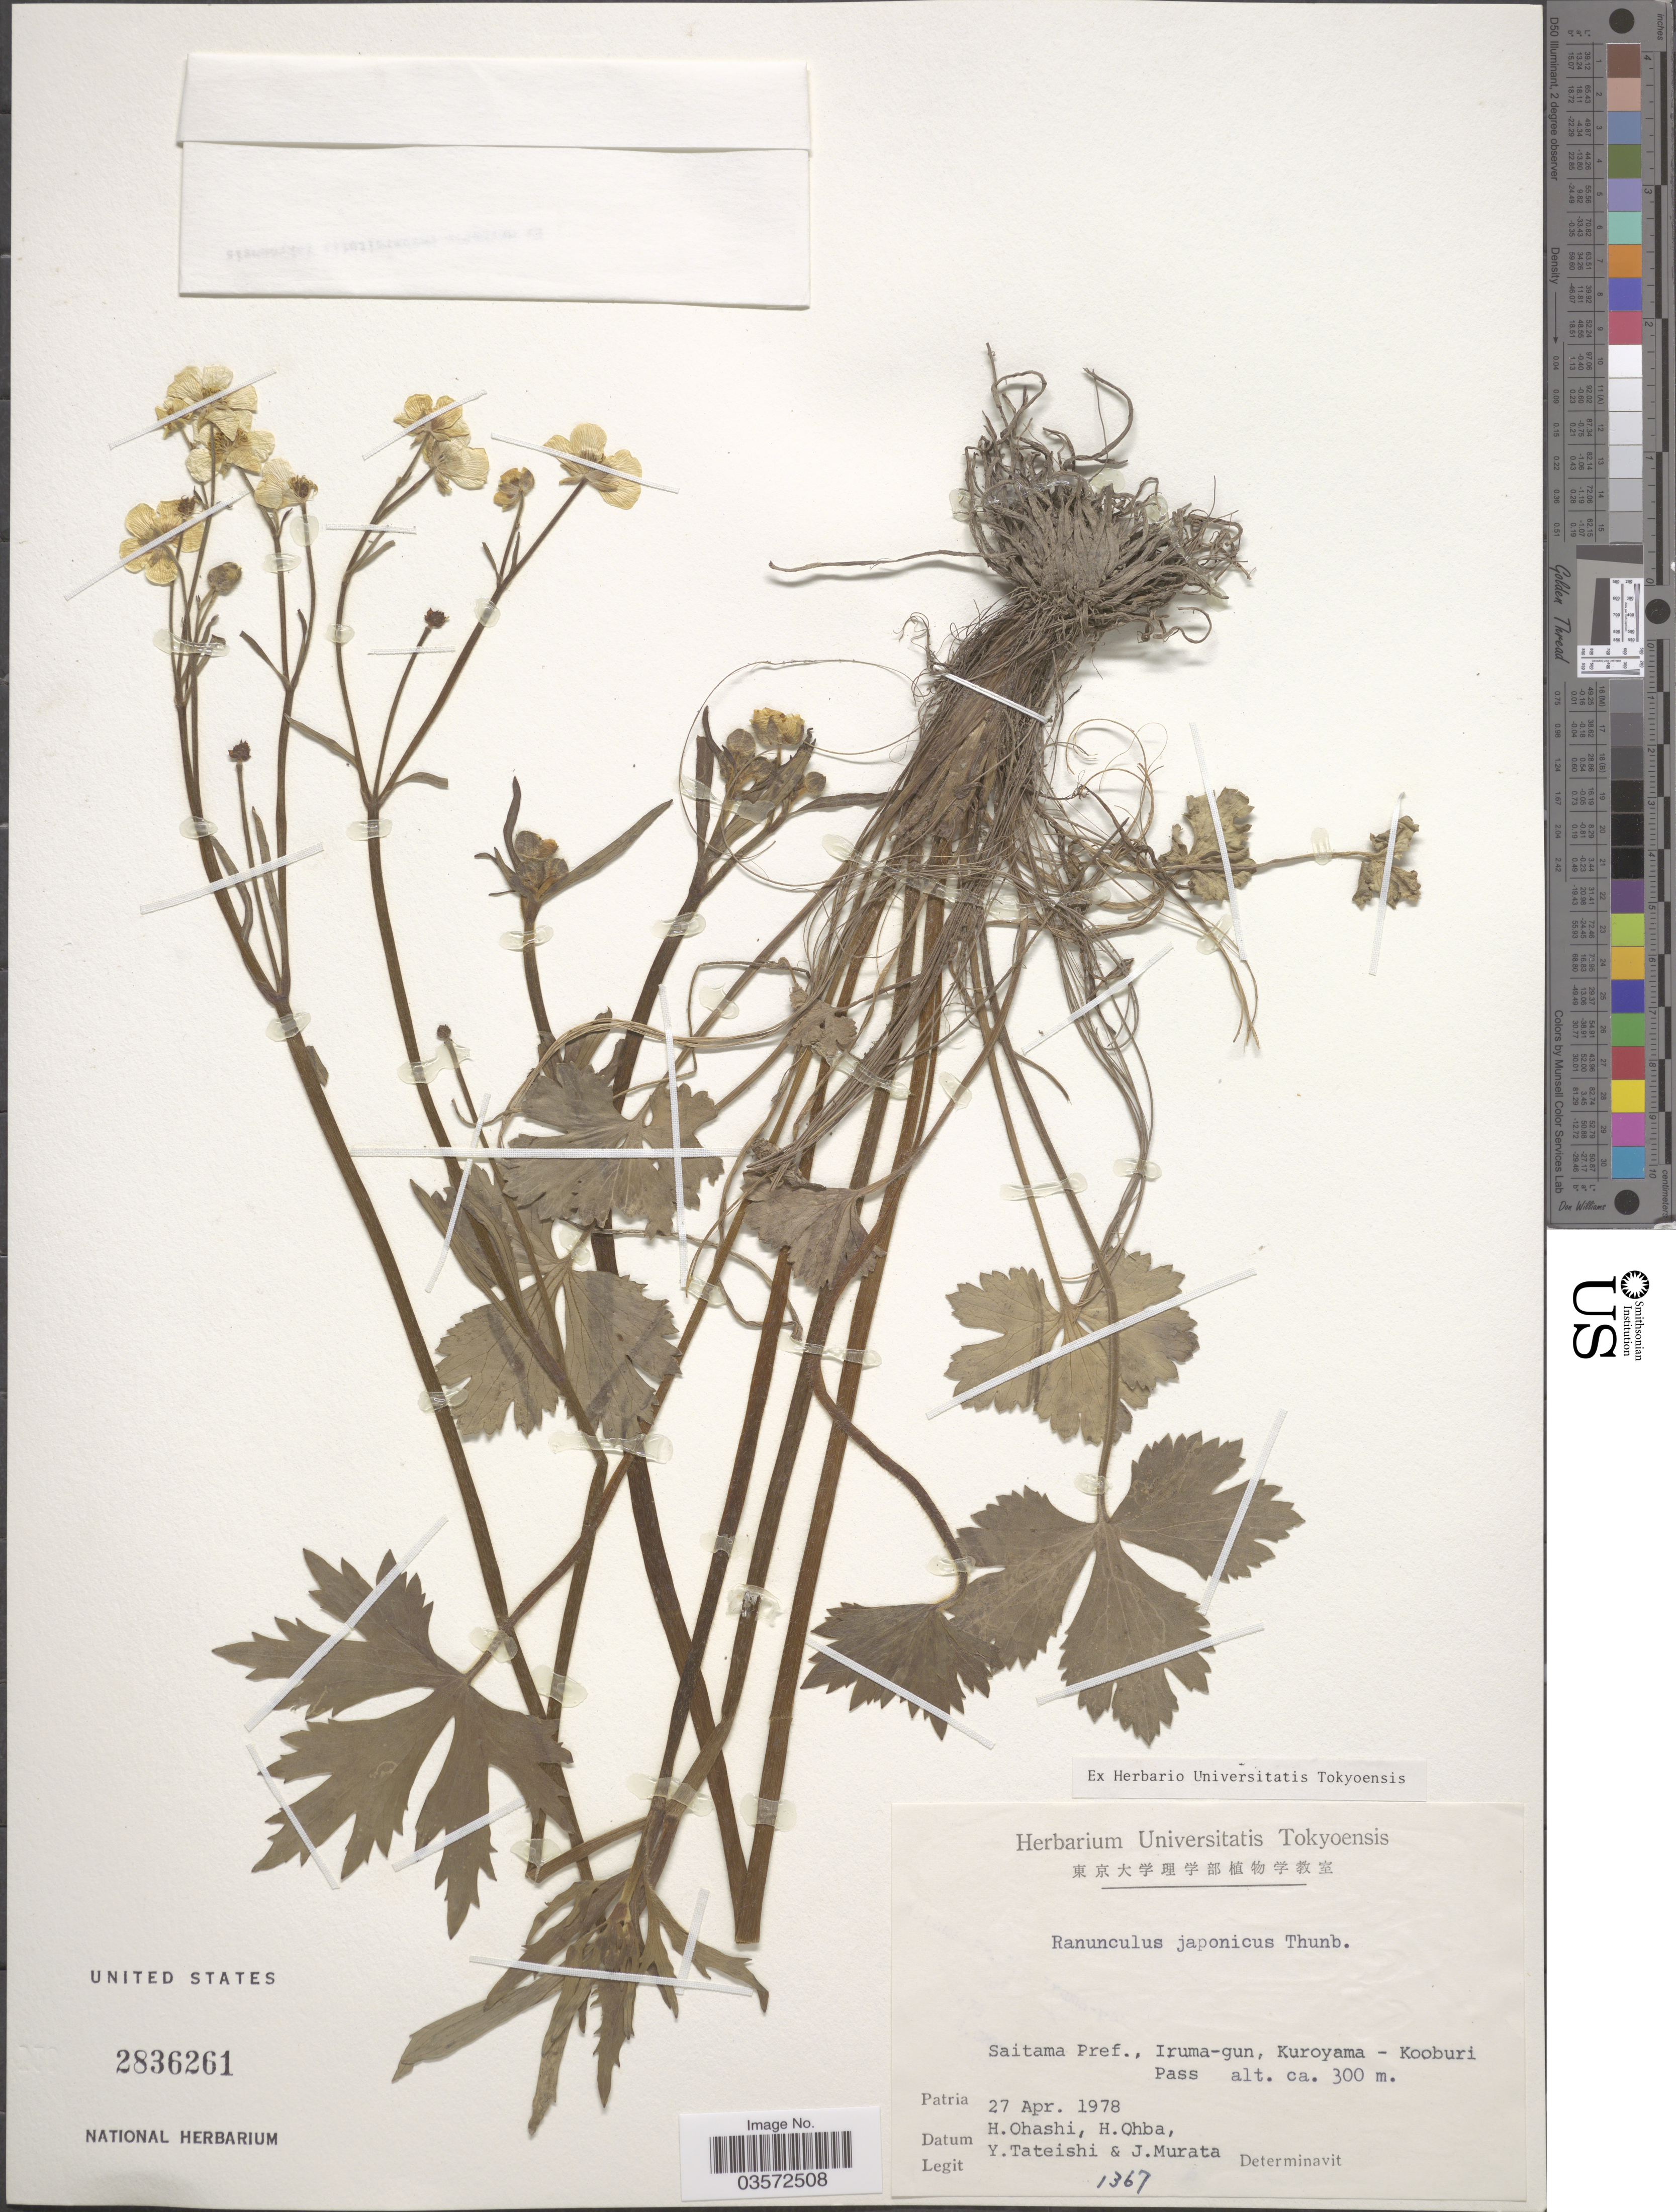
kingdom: Plantae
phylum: Tracheophyta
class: Magnoliopsida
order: Ranunculales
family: Ranunculaceae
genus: Ranunculus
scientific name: Ranunculus japonicus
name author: Thunb.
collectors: H. Ohashi, H. Ohba, Y. Tateishi & J. Murata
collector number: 1367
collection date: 1978-04-27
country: Japan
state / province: Saitama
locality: Saitama Pref., Iruma-gun, Kuroyama - Kooburi Pass.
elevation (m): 300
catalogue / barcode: US 2836261